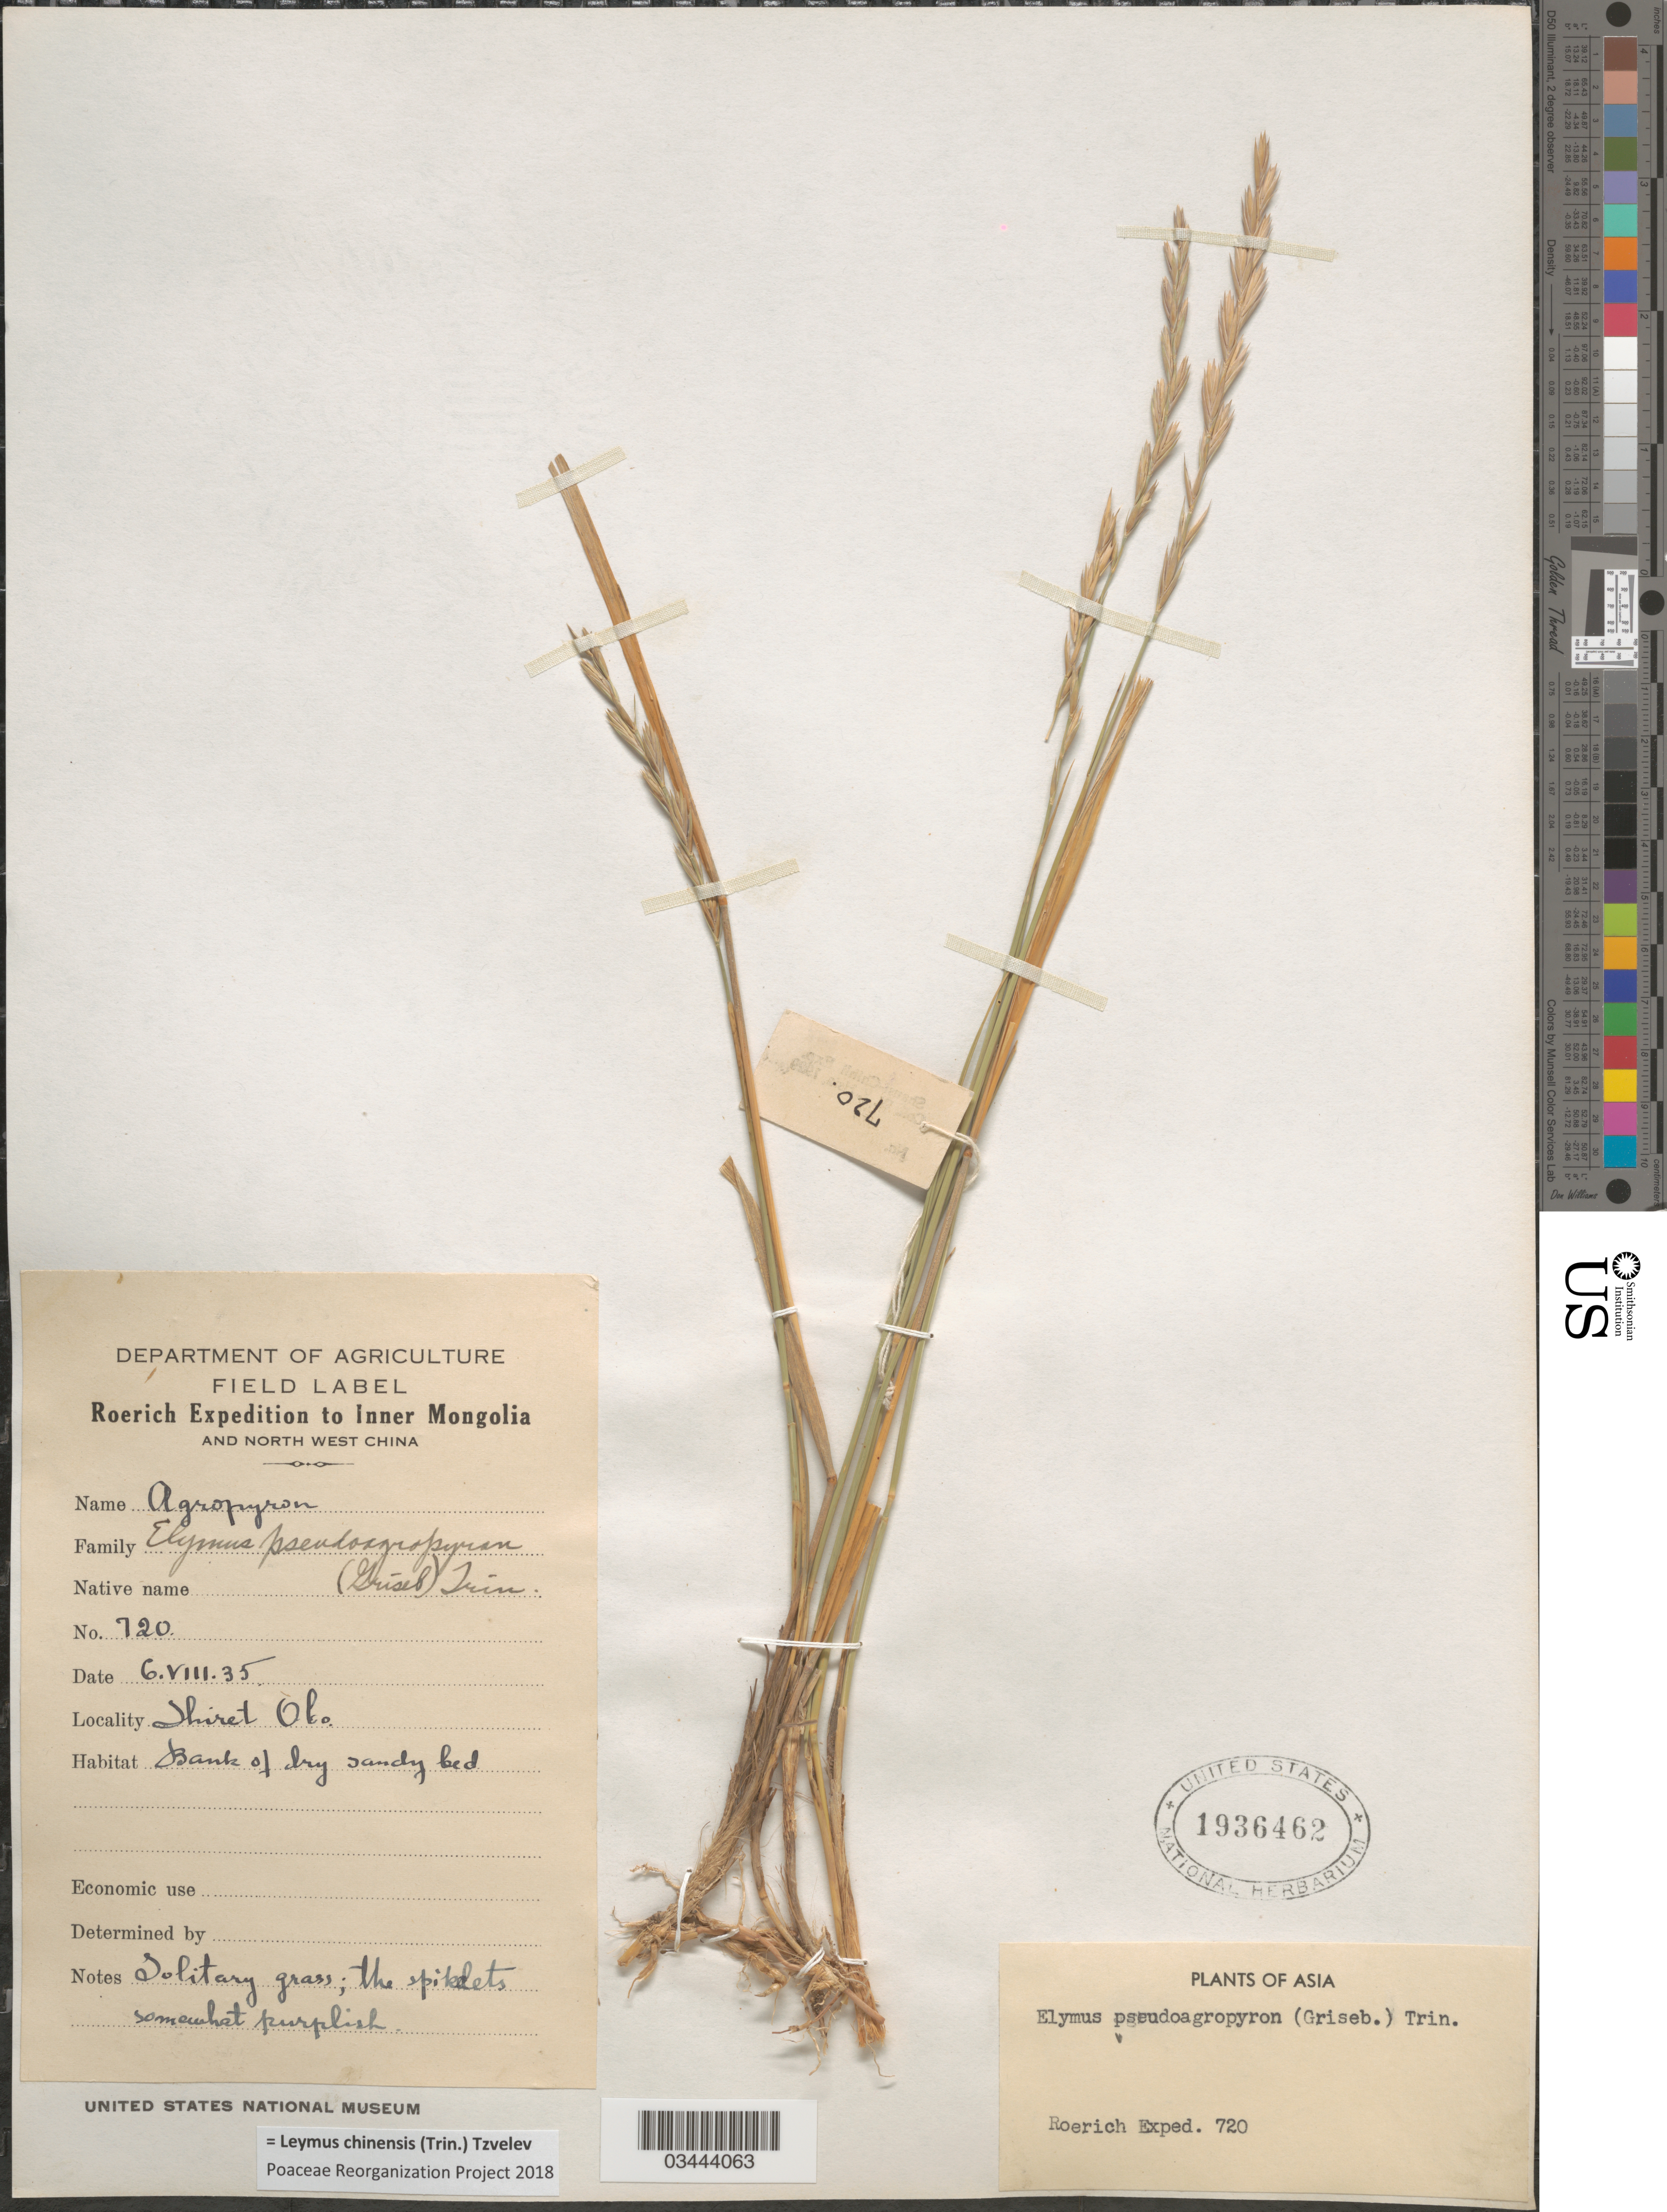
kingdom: Plantae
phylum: Tracheophyta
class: Liliopsida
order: Poales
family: Poaceae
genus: Leymus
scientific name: Leymus chinensis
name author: (Trin.) Tzvelev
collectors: Roerich Expedition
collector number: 720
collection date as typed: Transcribed d/m/y: 6/8/35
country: China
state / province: Nei Monggol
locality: To Inner Mongolia and North West China. Shiret Obo [interpreted]. Bank of dry sandy bed. Shansi-Chihli Exp. [unsure placement]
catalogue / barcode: US 1936462